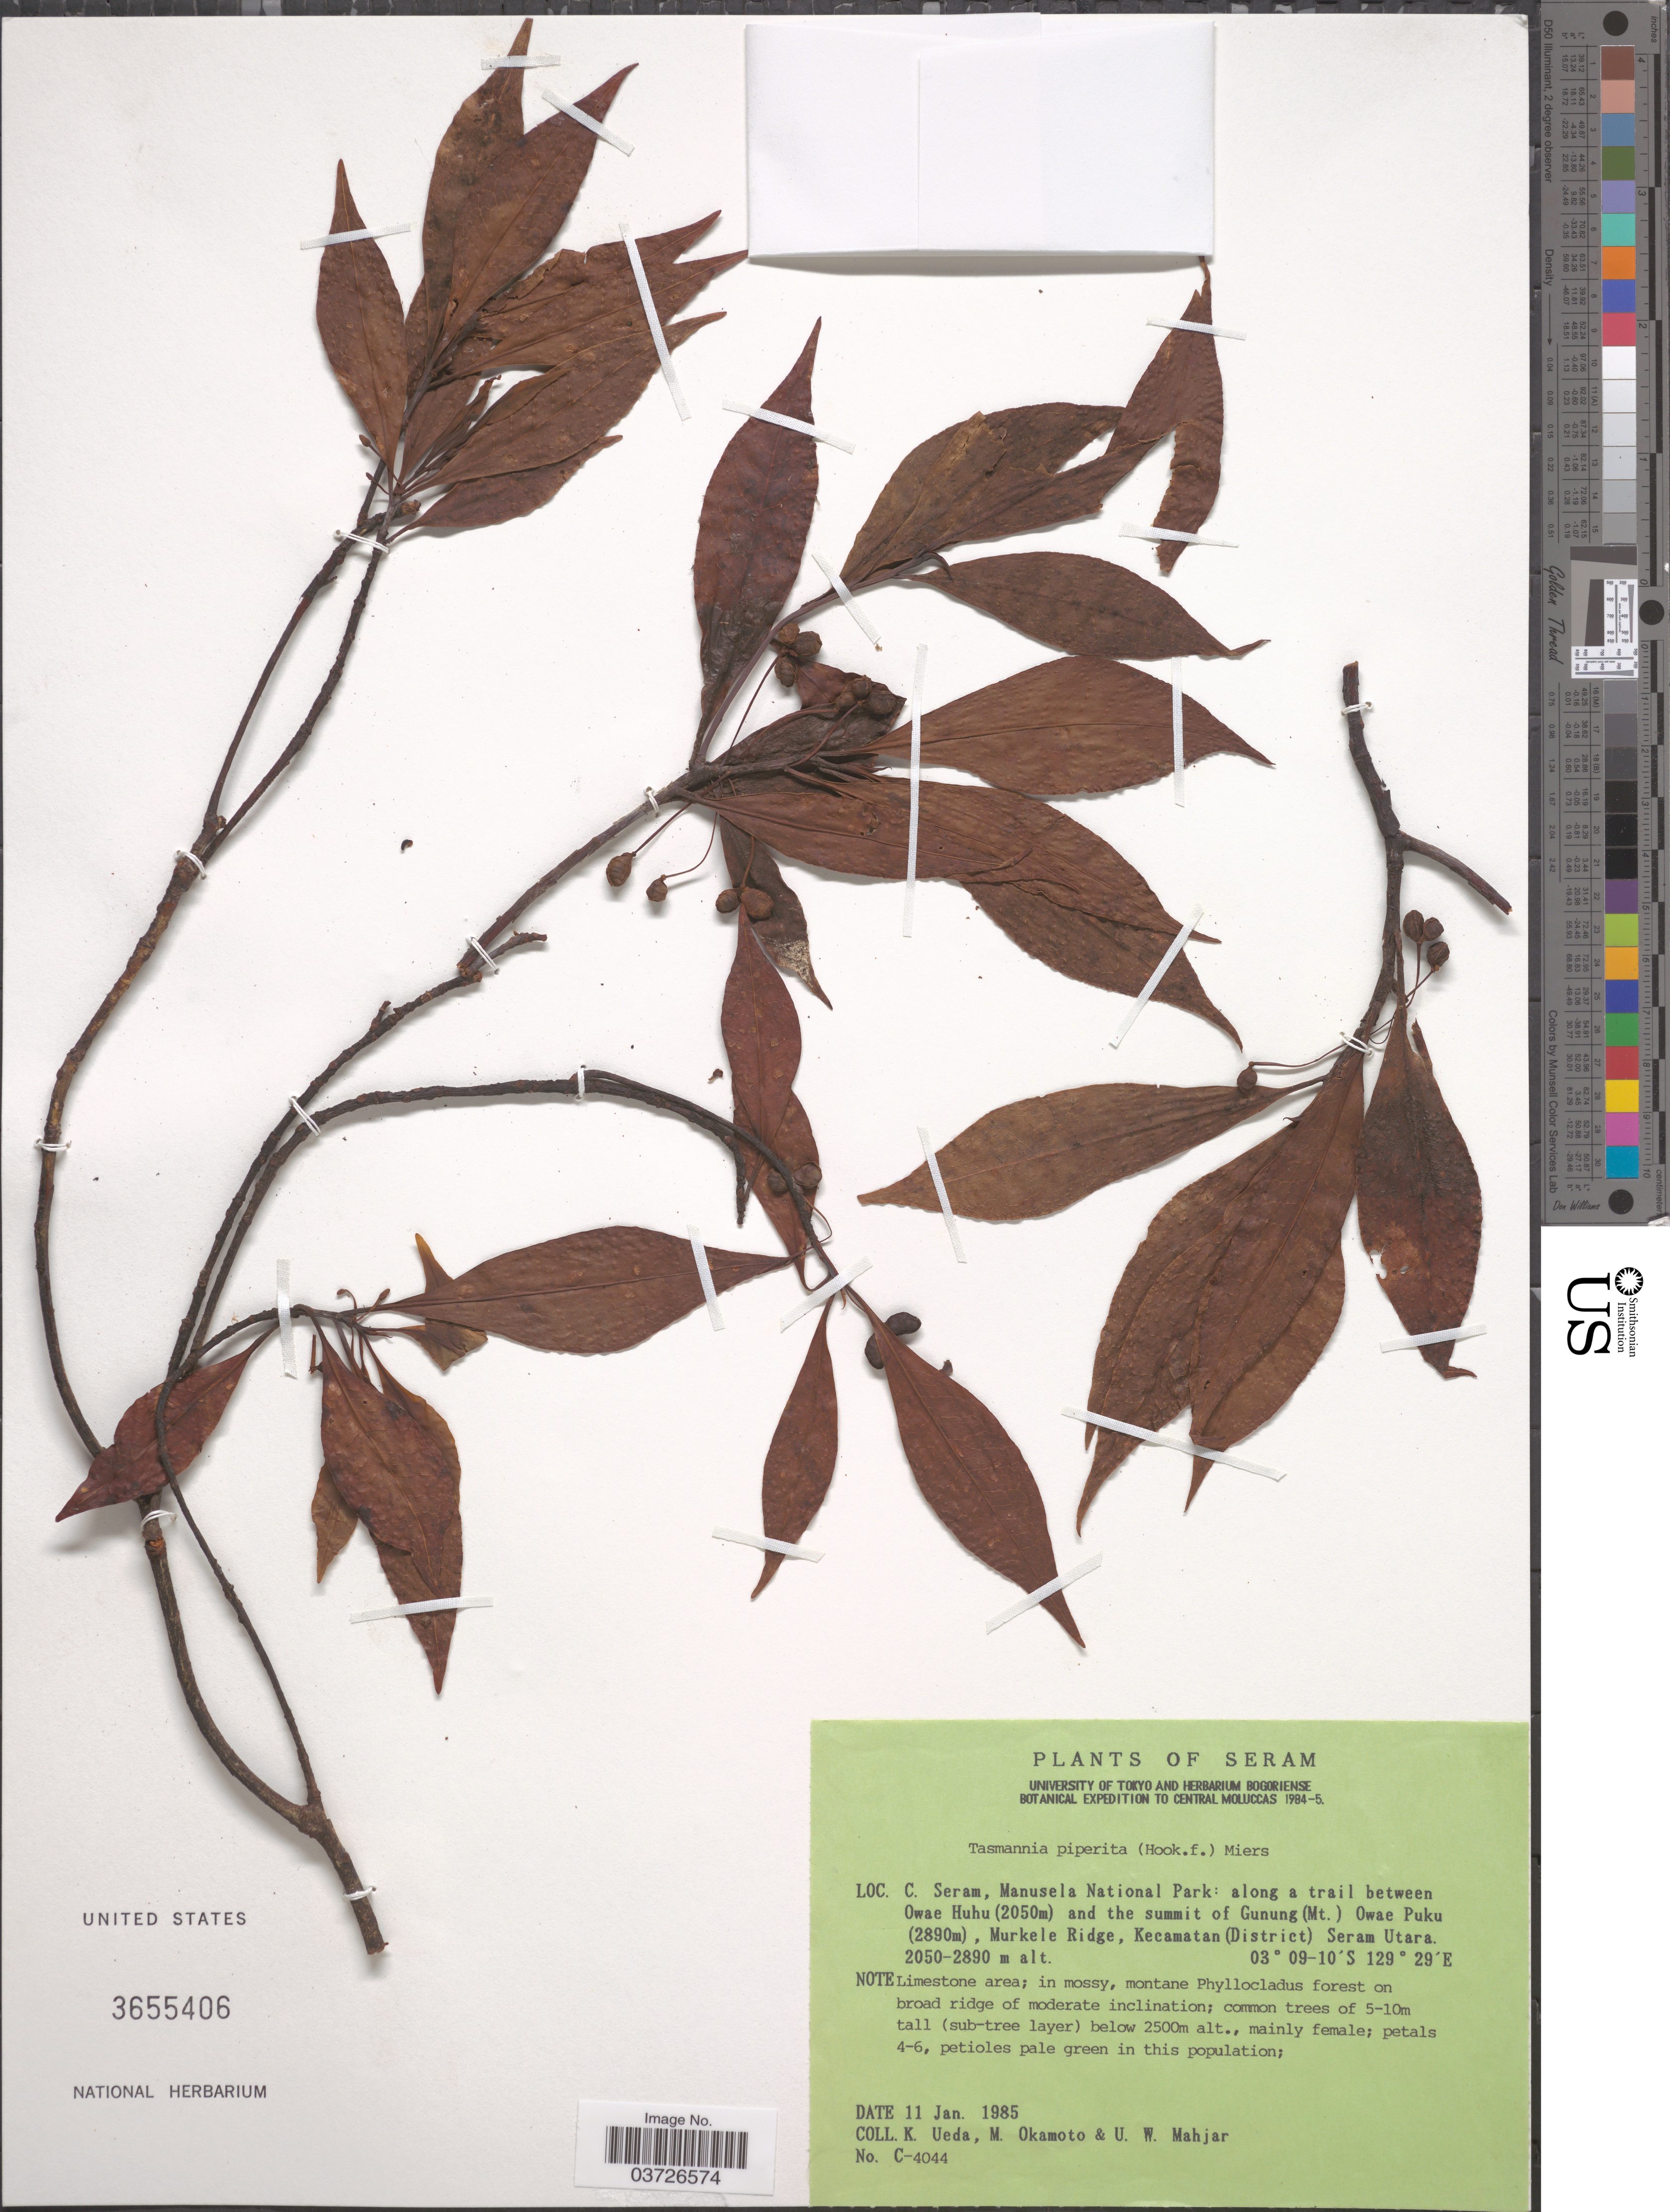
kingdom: Plantae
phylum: Tracheophyta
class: Magnoliopsida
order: Canellales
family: Winteraceae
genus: Tasmannia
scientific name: Tasmannia piperita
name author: (Hook. f.) Miers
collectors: K. Ueda, M. Okamoto & U.W. Mahjar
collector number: C-4044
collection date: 1985-01-11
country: Indonesia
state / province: Maluku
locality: S. Seram, Manusela National Park: along a trail between Owae Huhu and the summit of Gunung (Mt.) Owae Puku, Murkele Ridge, Kecamatan (District) Seram Utara.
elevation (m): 2050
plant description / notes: Fruit temporarily sampled for micro-CT scanning.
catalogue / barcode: US 3655406